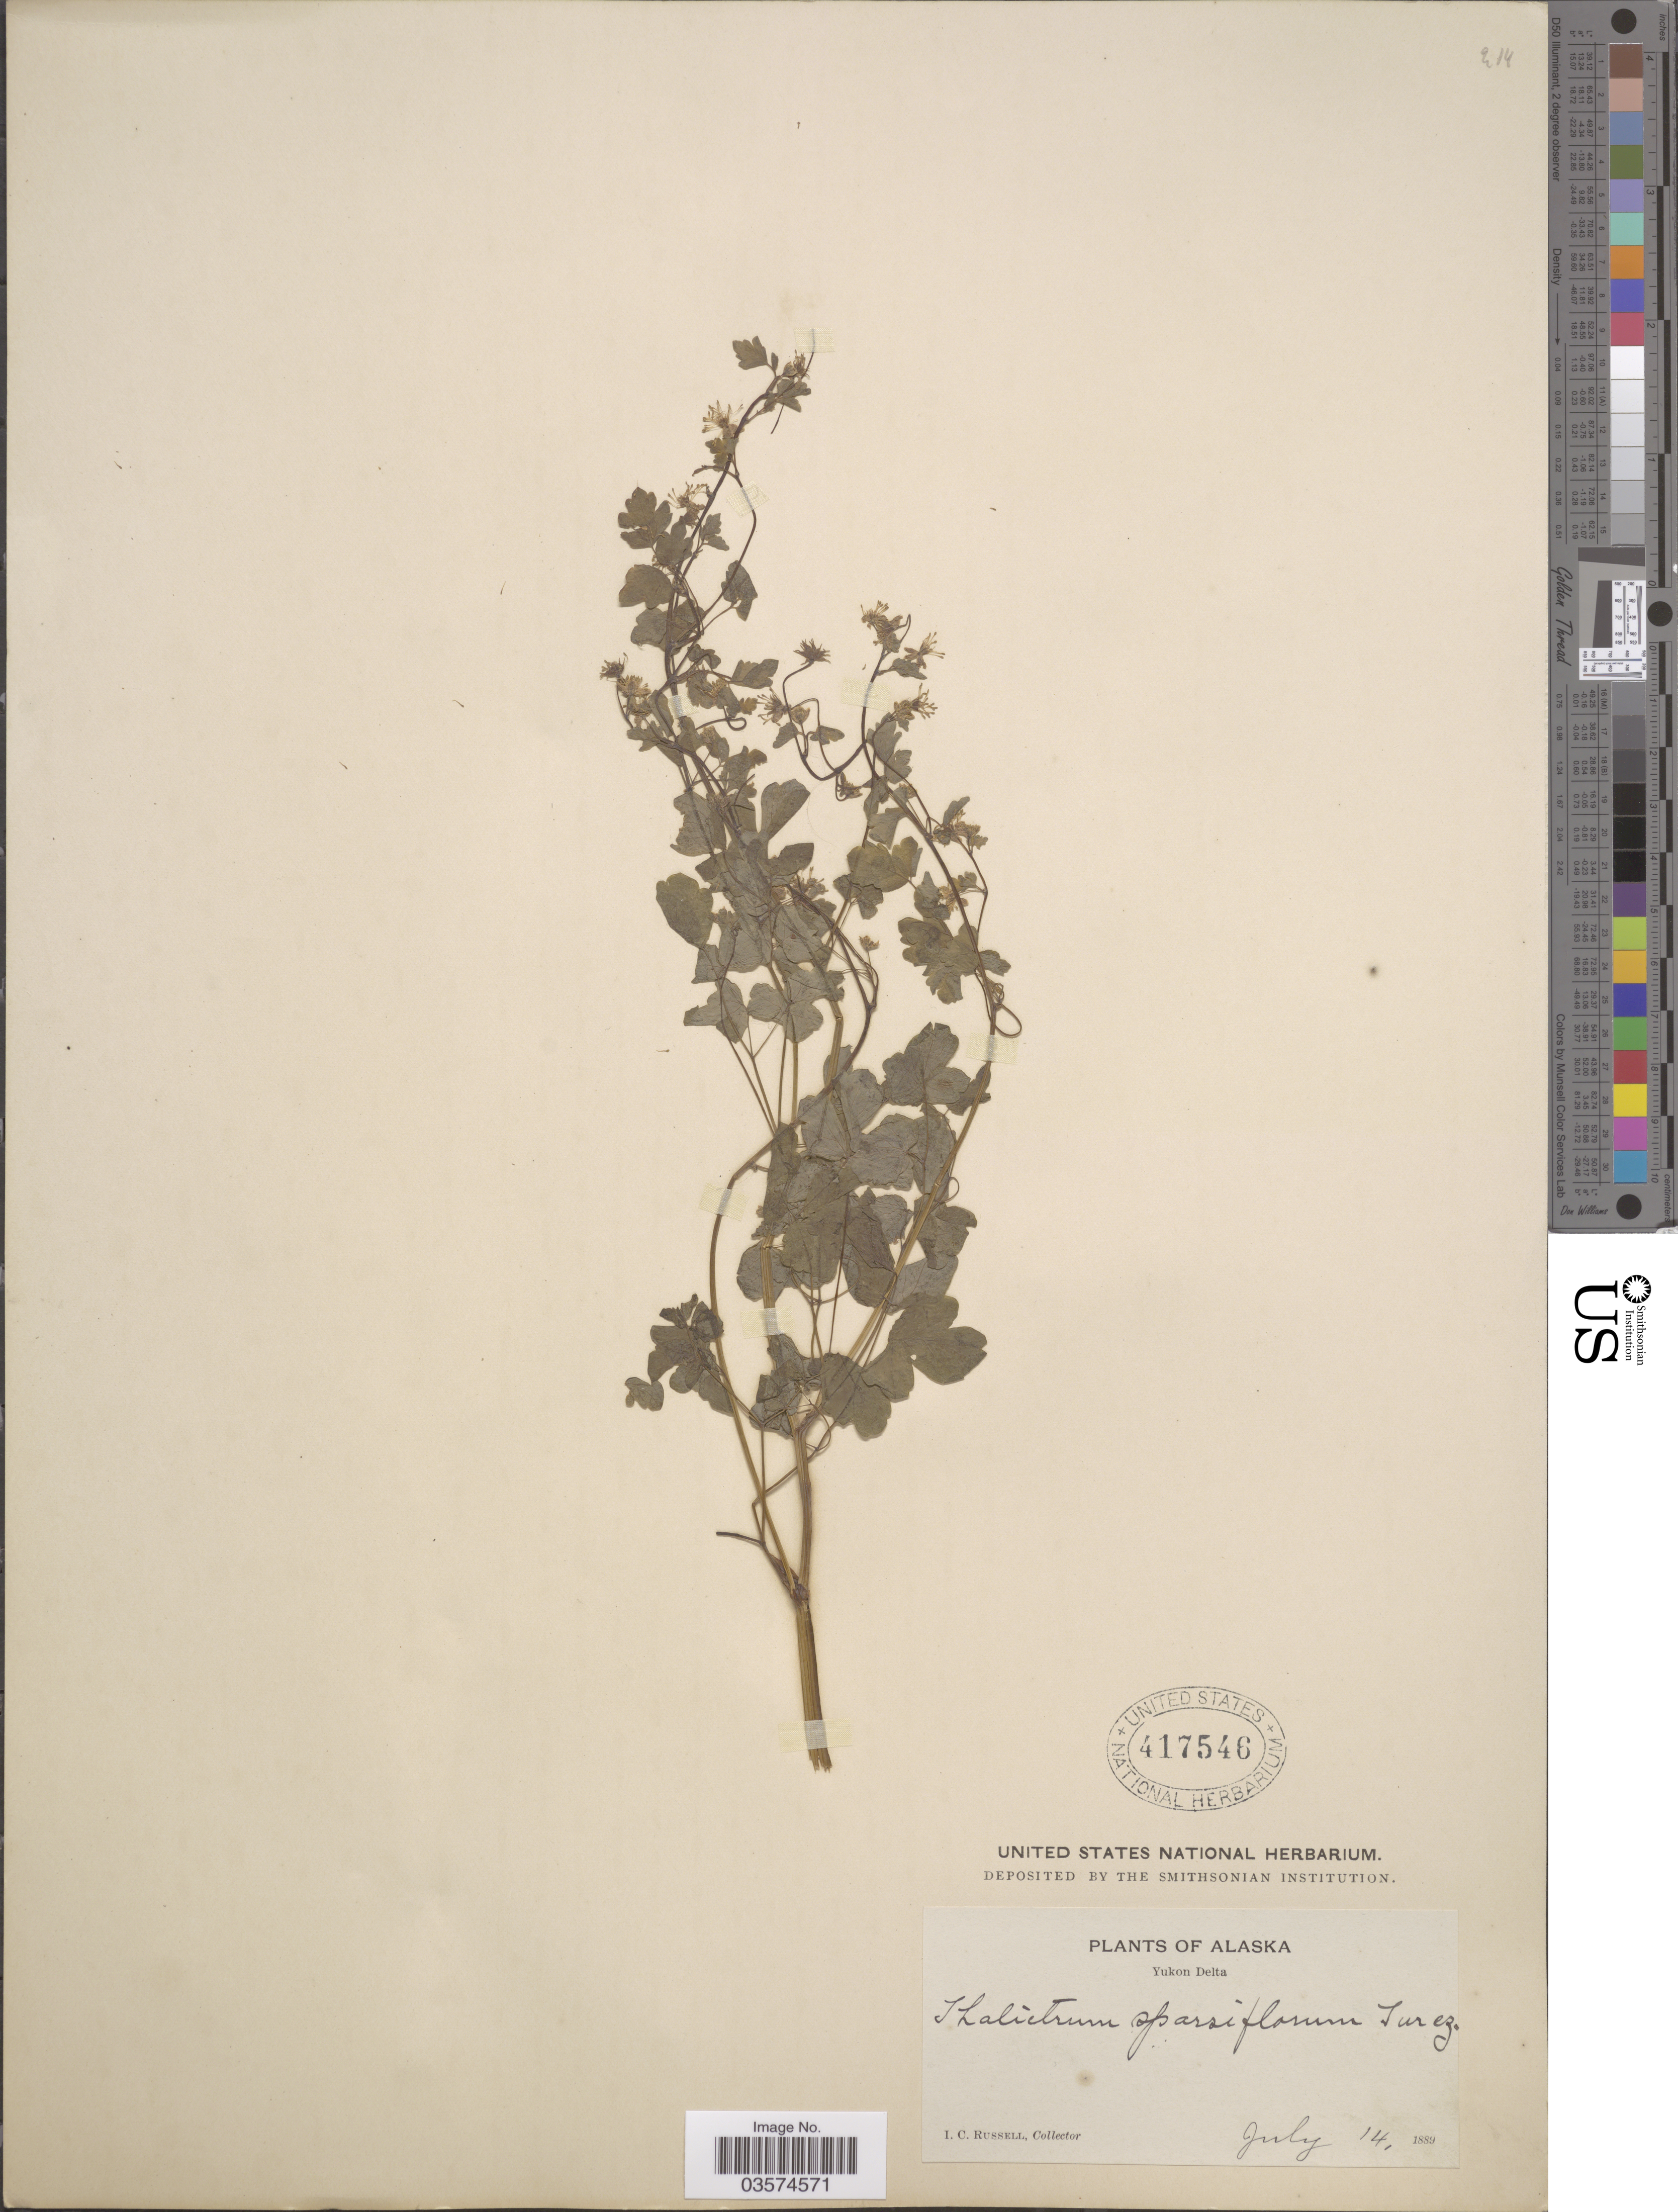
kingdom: Plantae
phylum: Tracheophyta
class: Magnoliopsida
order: Ranunculales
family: Ranunculaceae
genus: Thalictrum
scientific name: Thalictrum sparsiflorum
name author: Turcz. ex Fisch. & C.A. Mey.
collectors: I. C. Russell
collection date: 1889-07-14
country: United States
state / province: Alaska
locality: Yukon Delta.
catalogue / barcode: US 417546